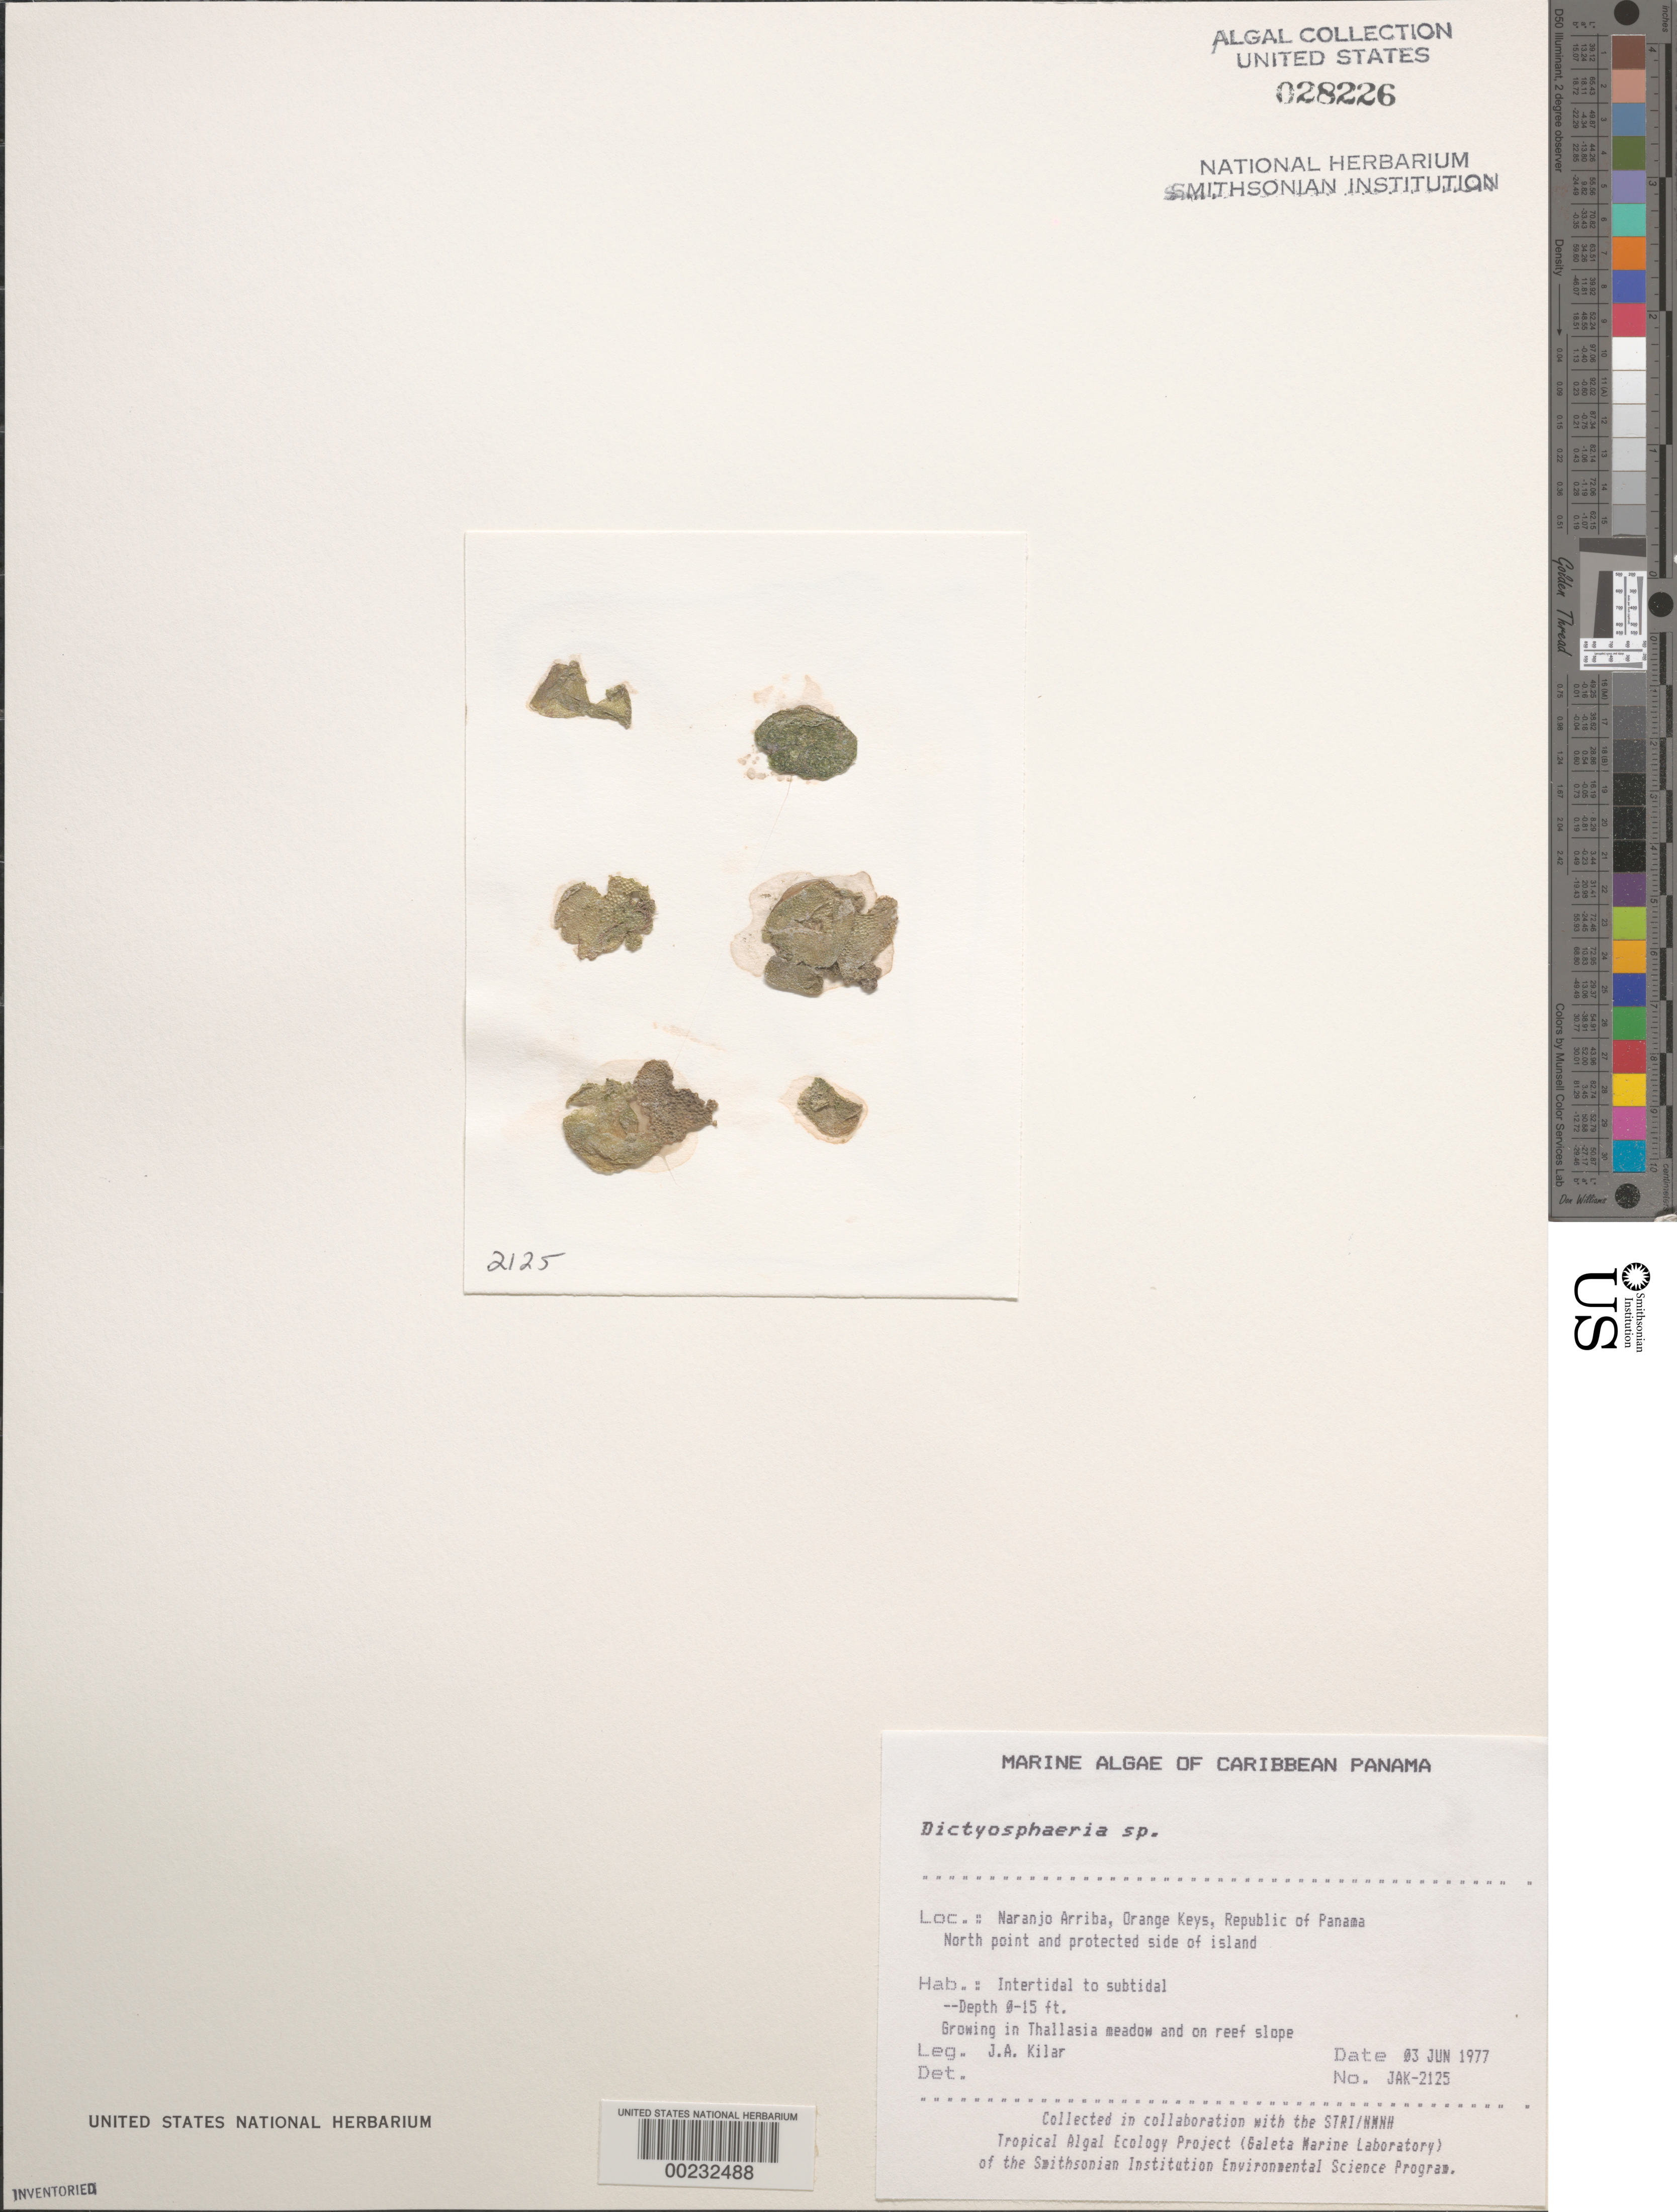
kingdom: Plantae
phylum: Chlorophyta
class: Ulvophyceae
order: Siphonocladales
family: Siphonocladaceae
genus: Dictyosphaeria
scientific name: Dictyosphaeria sp.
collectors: J. A. Kilar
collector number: JAK-2125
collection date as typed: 03 Jun 1977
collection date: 1977-06-03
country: Panama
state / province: Colón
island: Naranjo Abajo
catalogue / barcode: US 28226